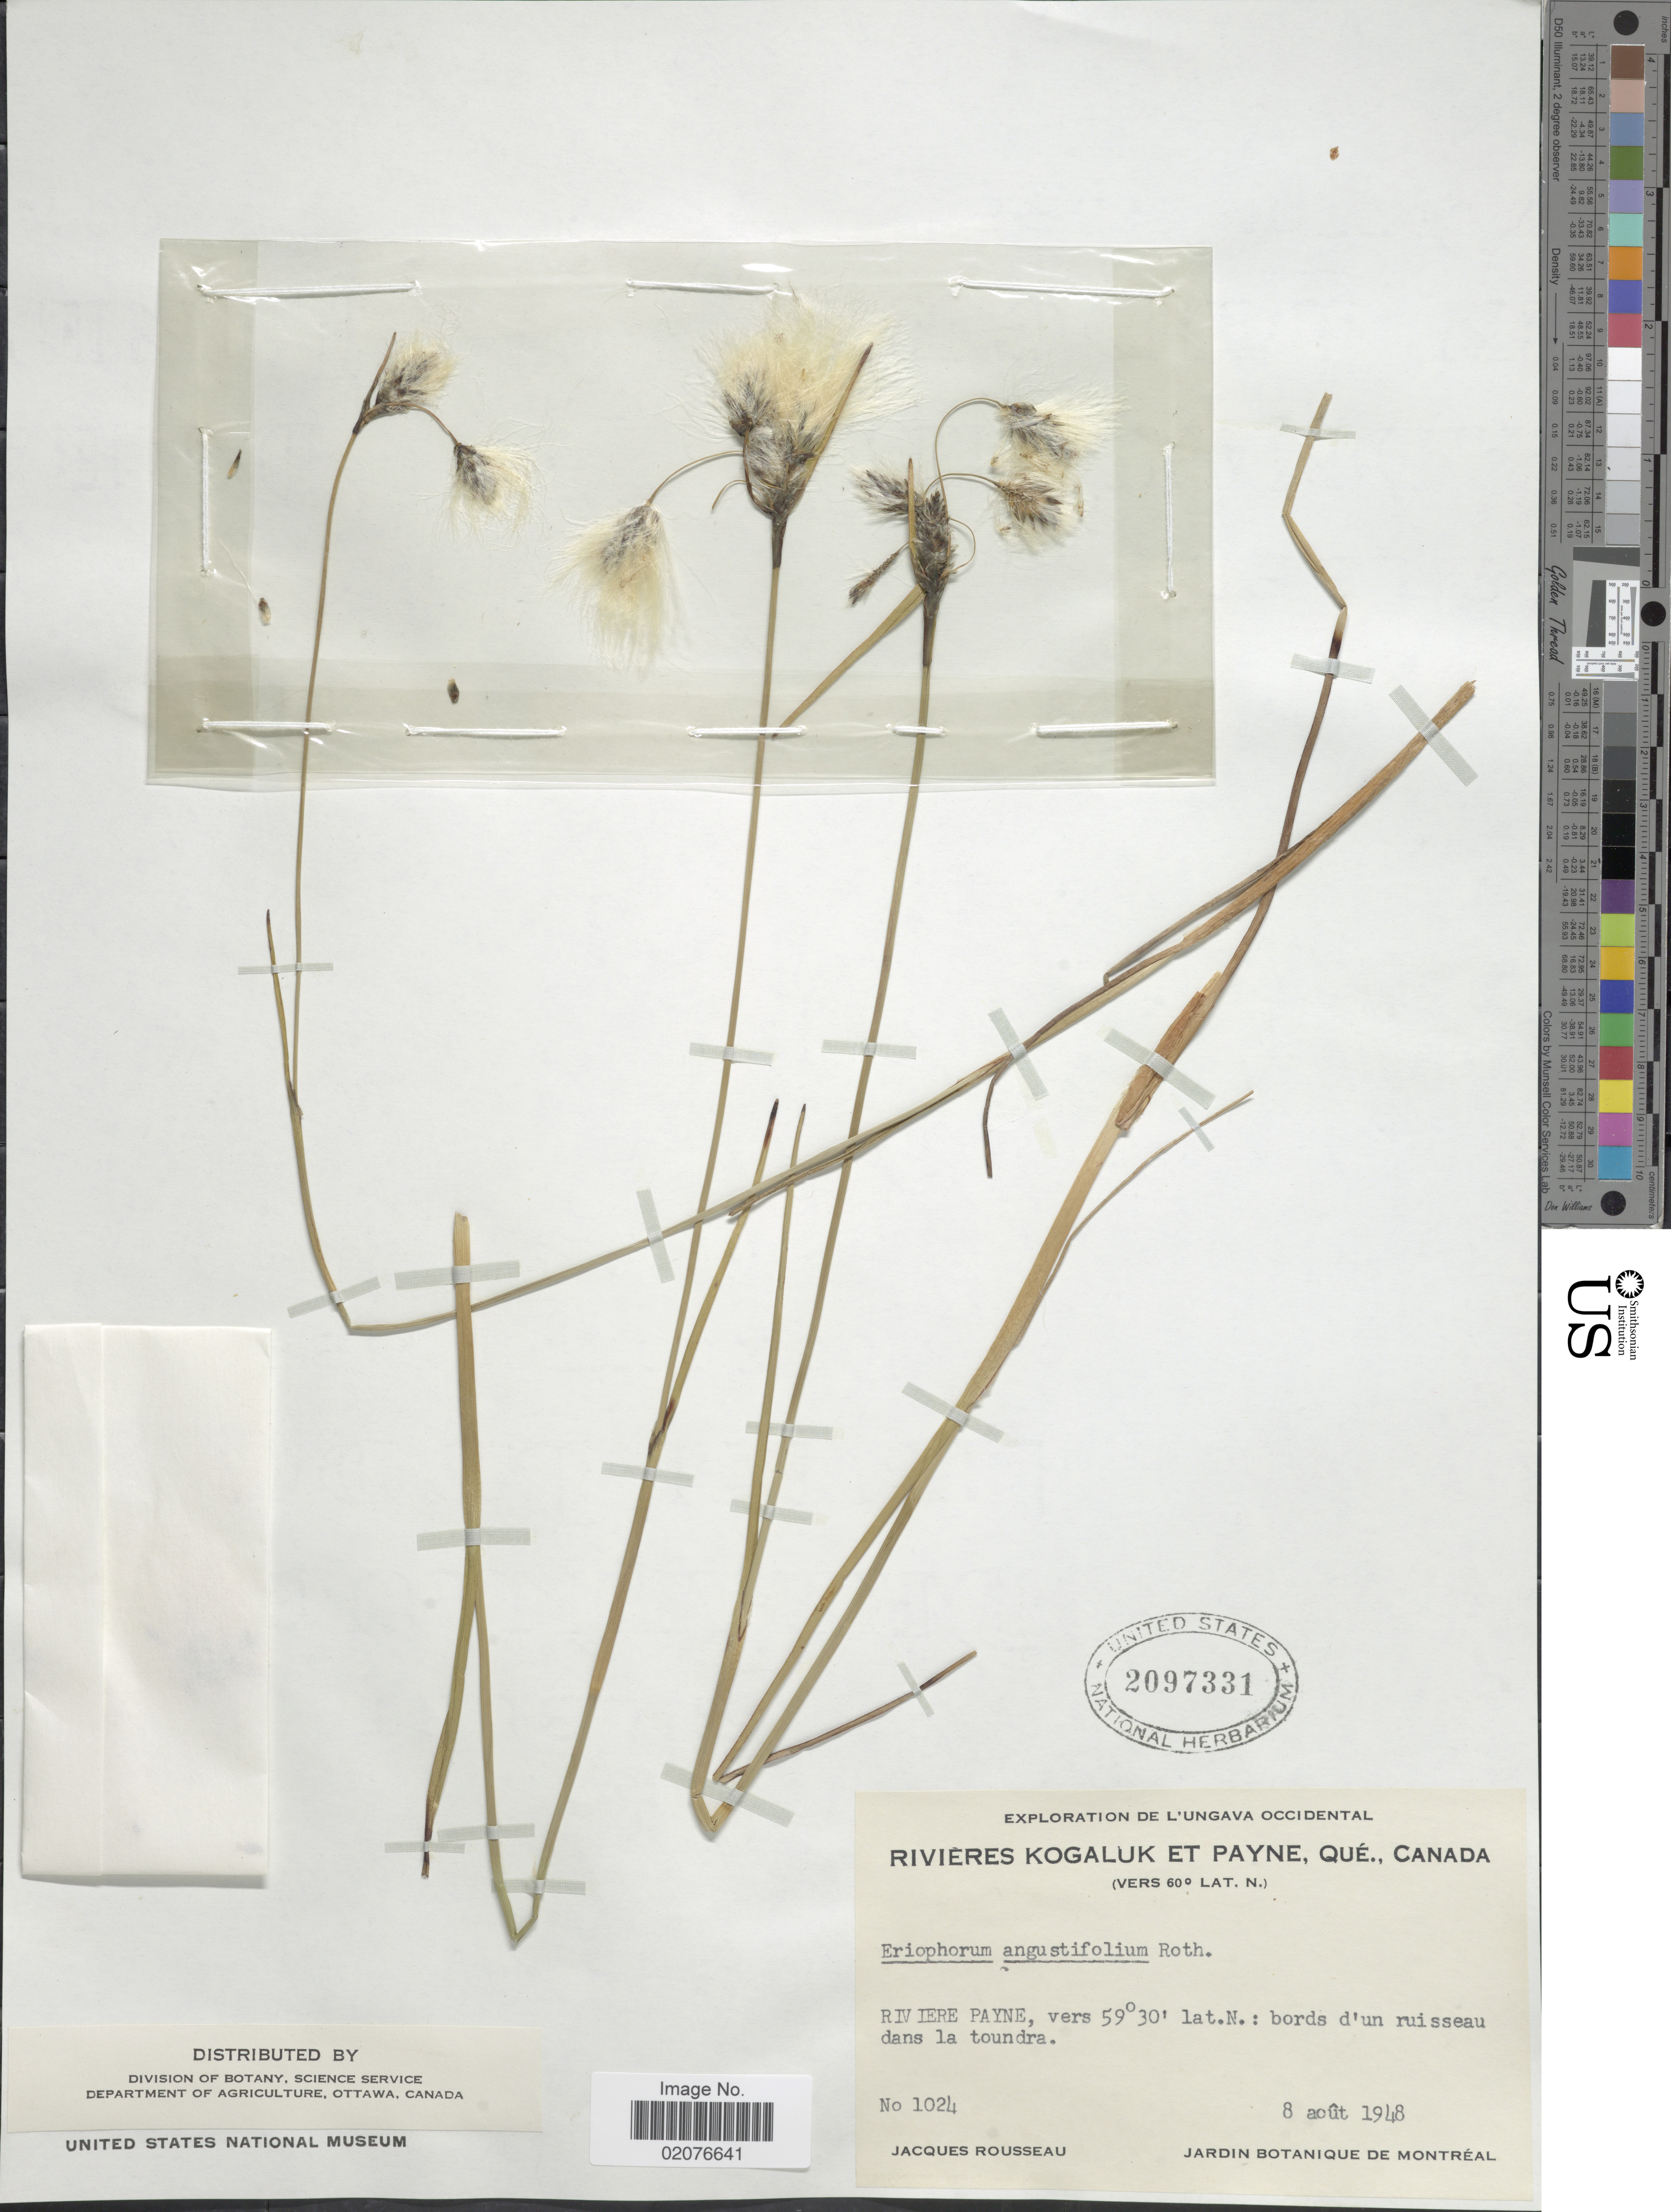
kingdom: Plantae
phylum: Tracheophyta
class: Liliopsida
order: Poales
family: Cyperaceae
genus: Eriophorum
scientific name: Eriophorum angustifolium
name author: Honck.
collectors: J. Rousseau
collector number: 1024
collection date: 1948-08-08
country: Canada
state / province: Quebec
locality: L'Ungava Occdiental, Rivières Kogaluk et Oayne, Riviere Payne, bords d'un ruisseau dans la toundra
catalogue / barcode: US 2097331